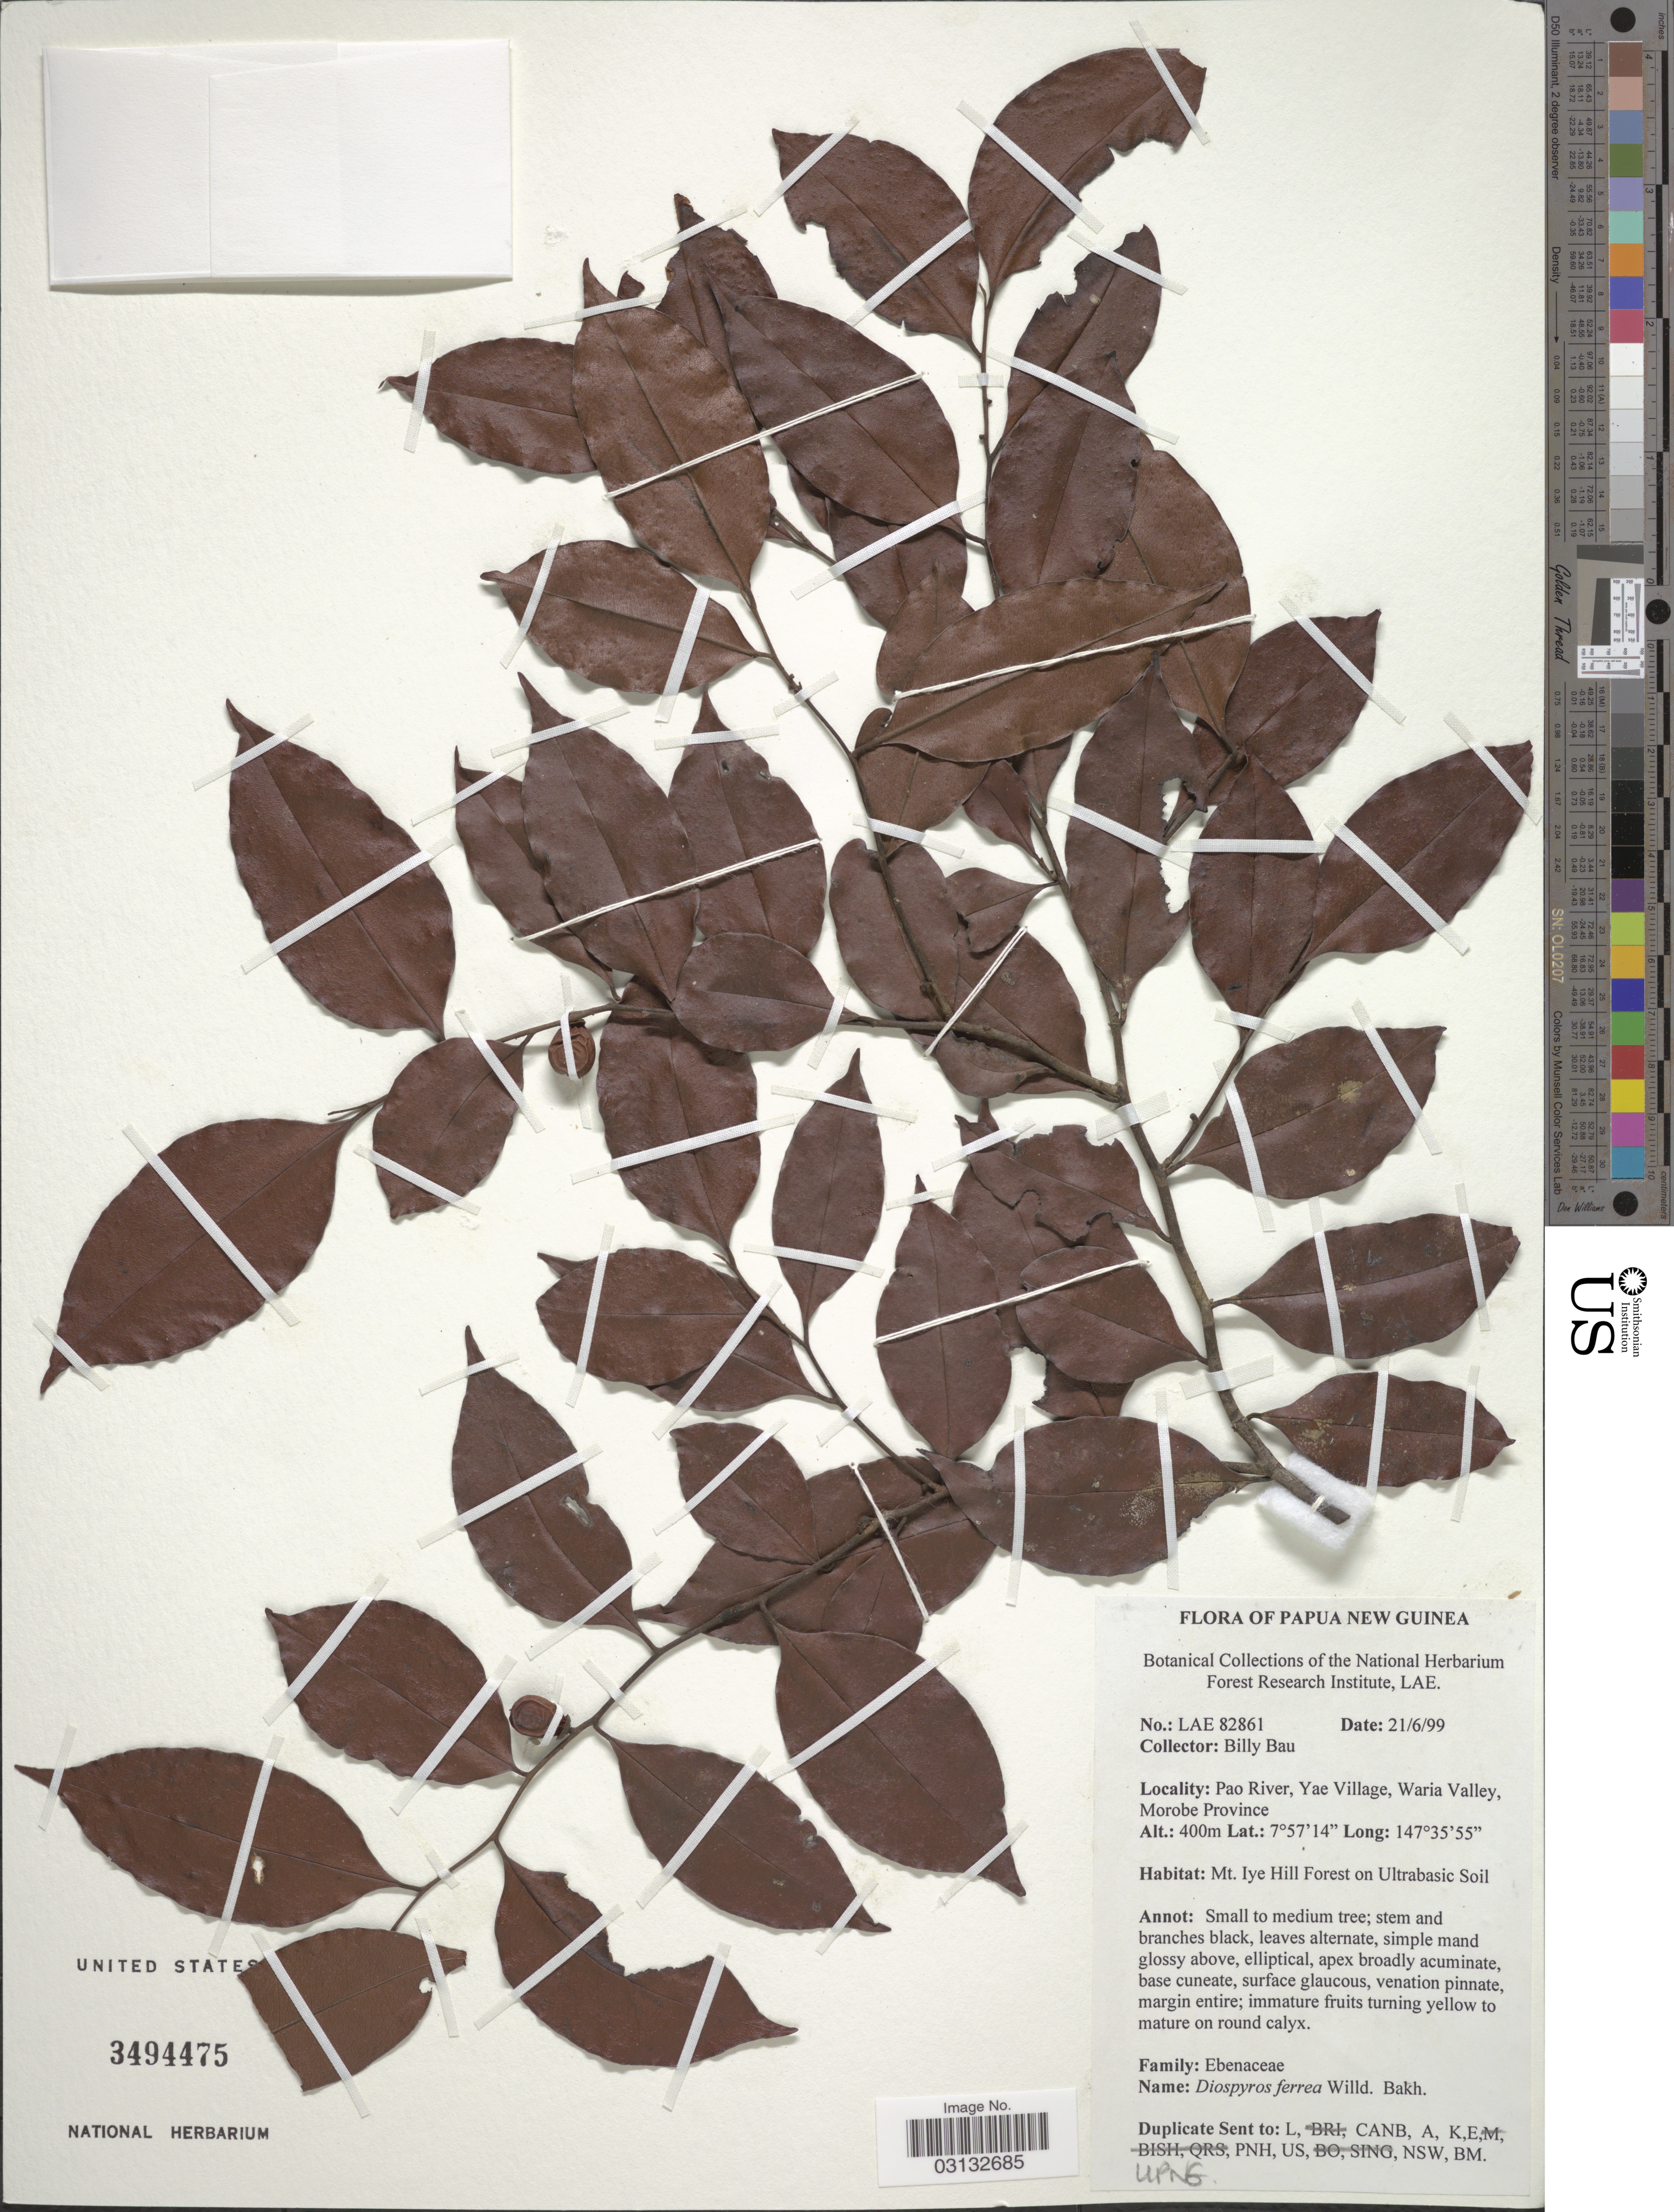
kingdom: Plantae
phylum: Tracheophyta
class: Magnoliopsida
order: Ericales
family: Ebenaceae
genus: Diospyros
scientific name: Diospyros ferrea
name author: (Willd.) Bakh.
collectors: B. Bau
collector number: LAE82861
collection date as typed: Transcribed d/m/y: 21/6/99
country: Papua New Guinea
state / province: Morobe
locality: Pao River, Yae Village, Waria Valley, Morobe Province.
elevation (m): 400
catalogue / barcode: US 3494475